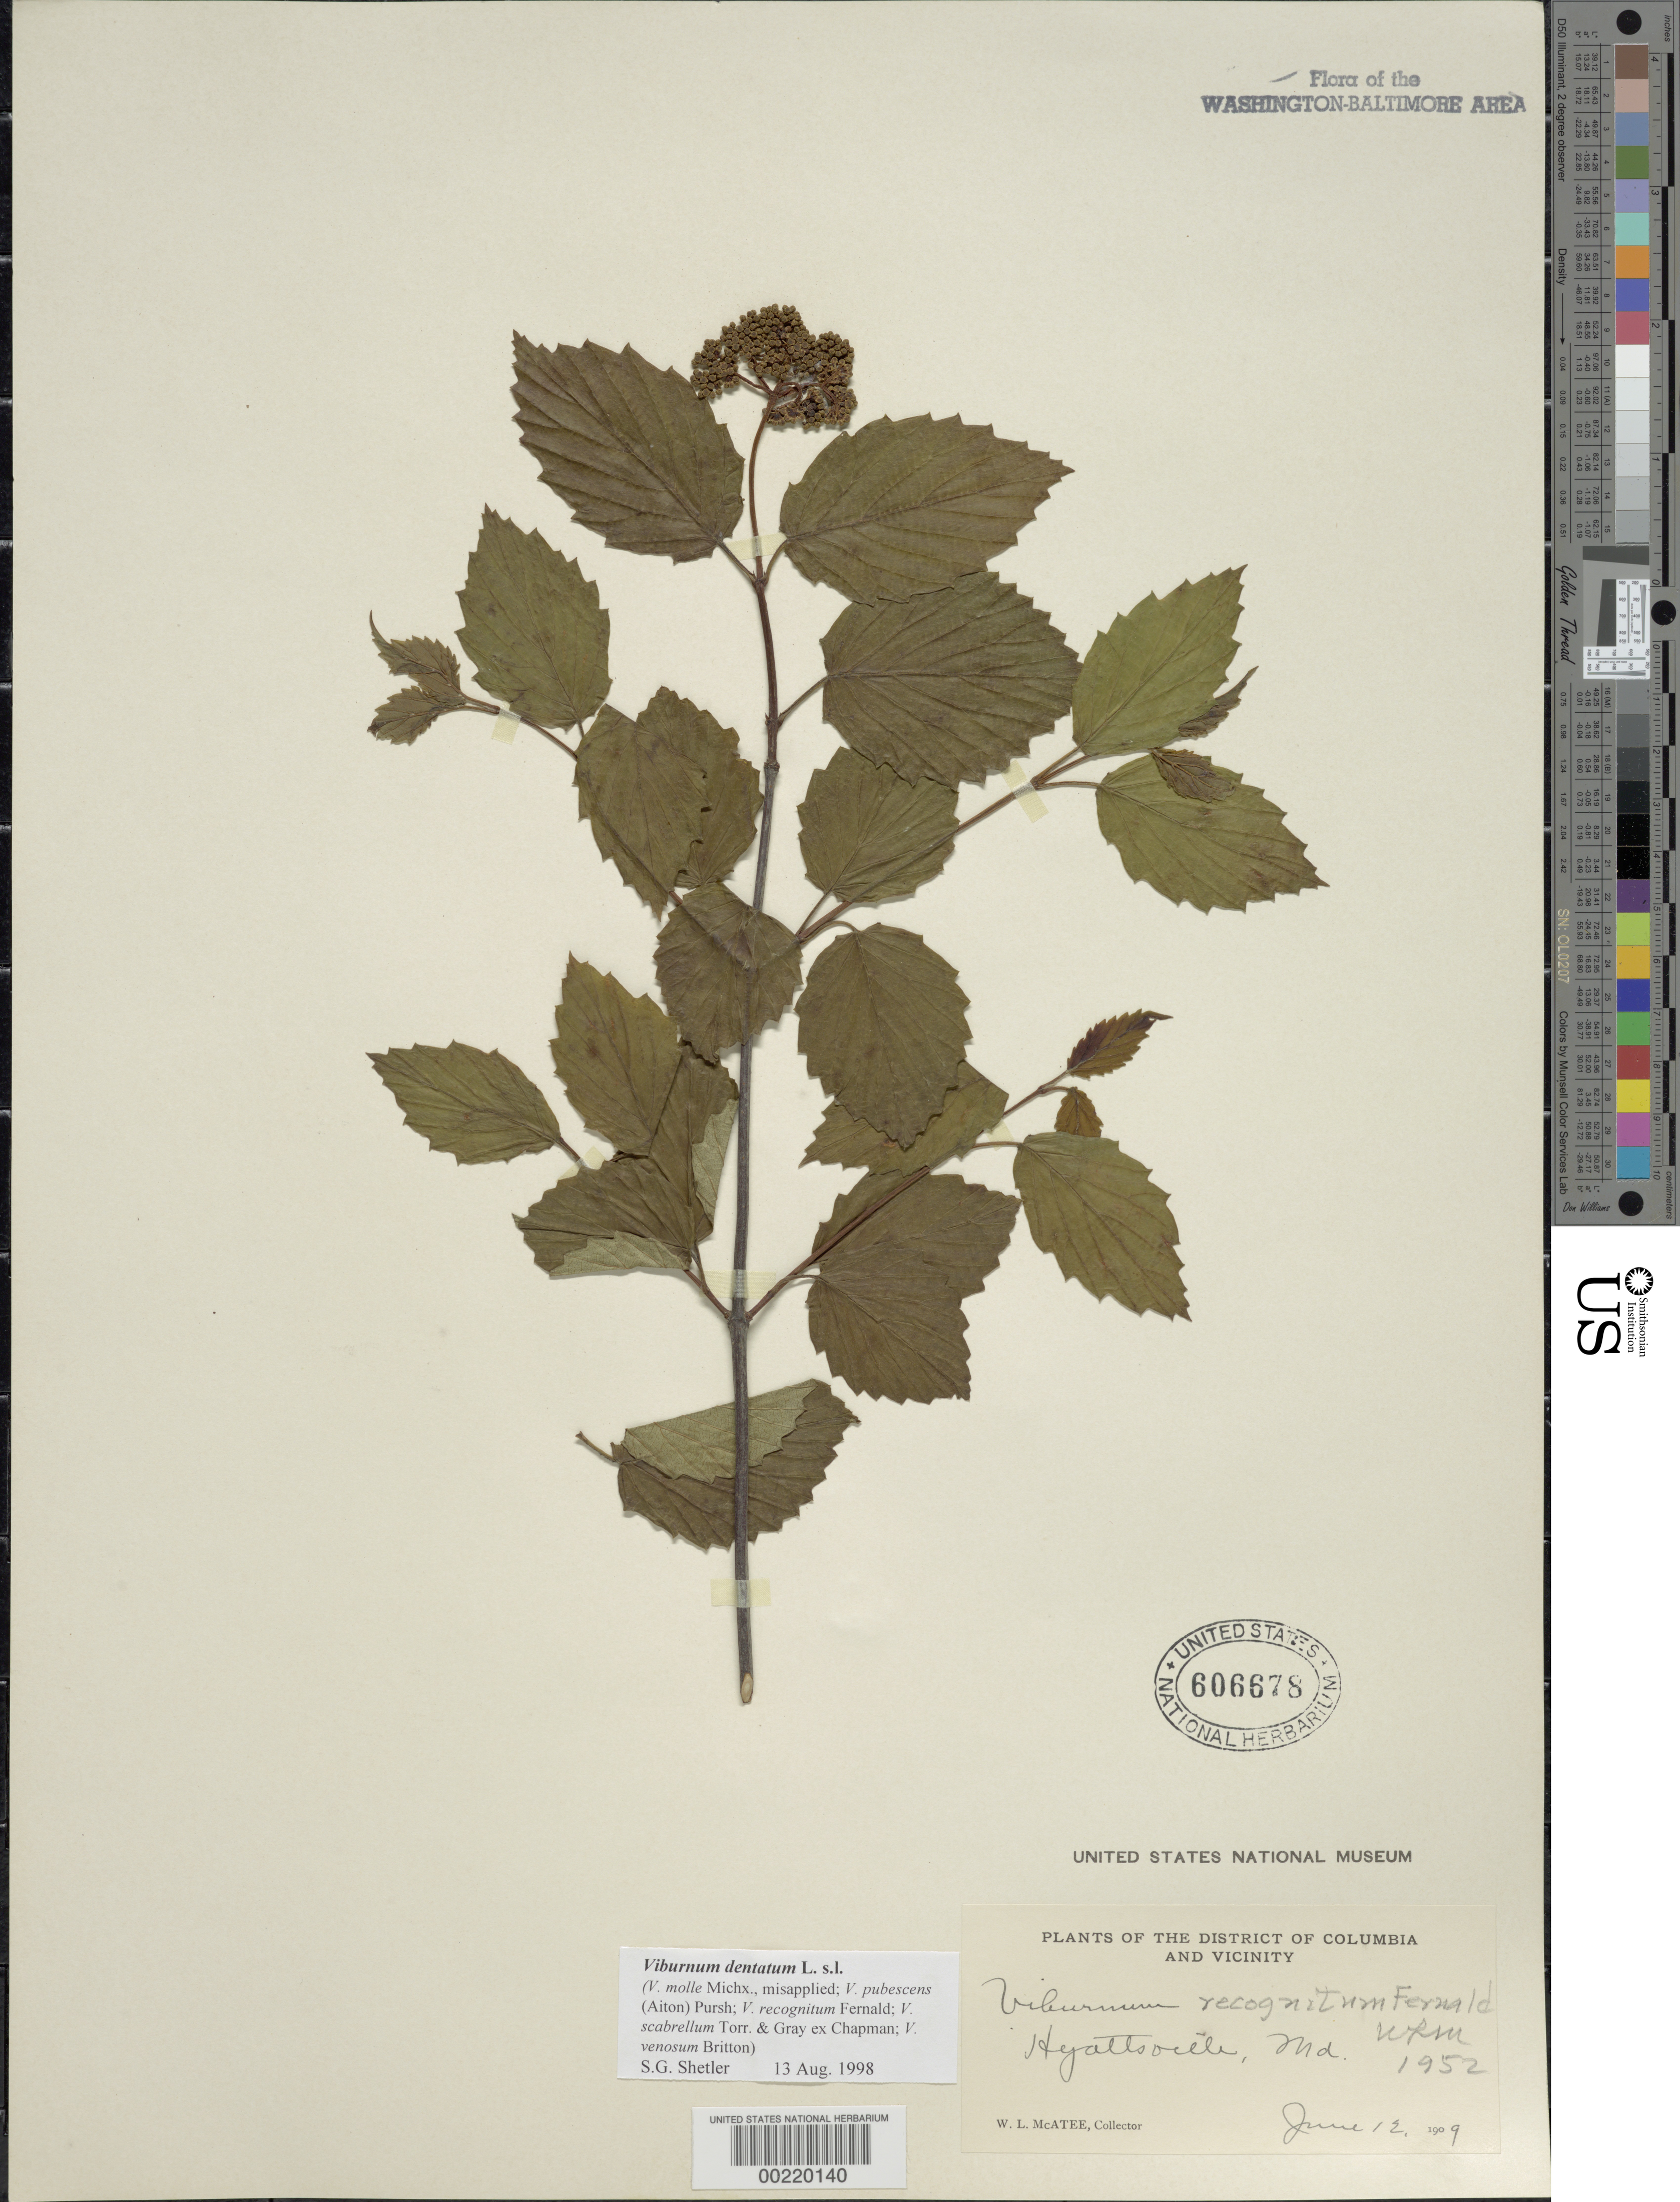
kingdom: Plantae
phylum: Tracheophyta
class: Magnoliopsida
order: Dipsacales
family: Viburnaceae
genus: Viburnum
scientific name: Viburnum dentatum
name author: L.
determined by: McAtee, W. L.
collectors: W. McAtee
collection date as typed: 12 Jun 1909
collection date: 1909-06-12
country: United States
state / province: Maryland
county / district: Prince George's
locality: Hyattsville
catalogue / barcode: US 606678